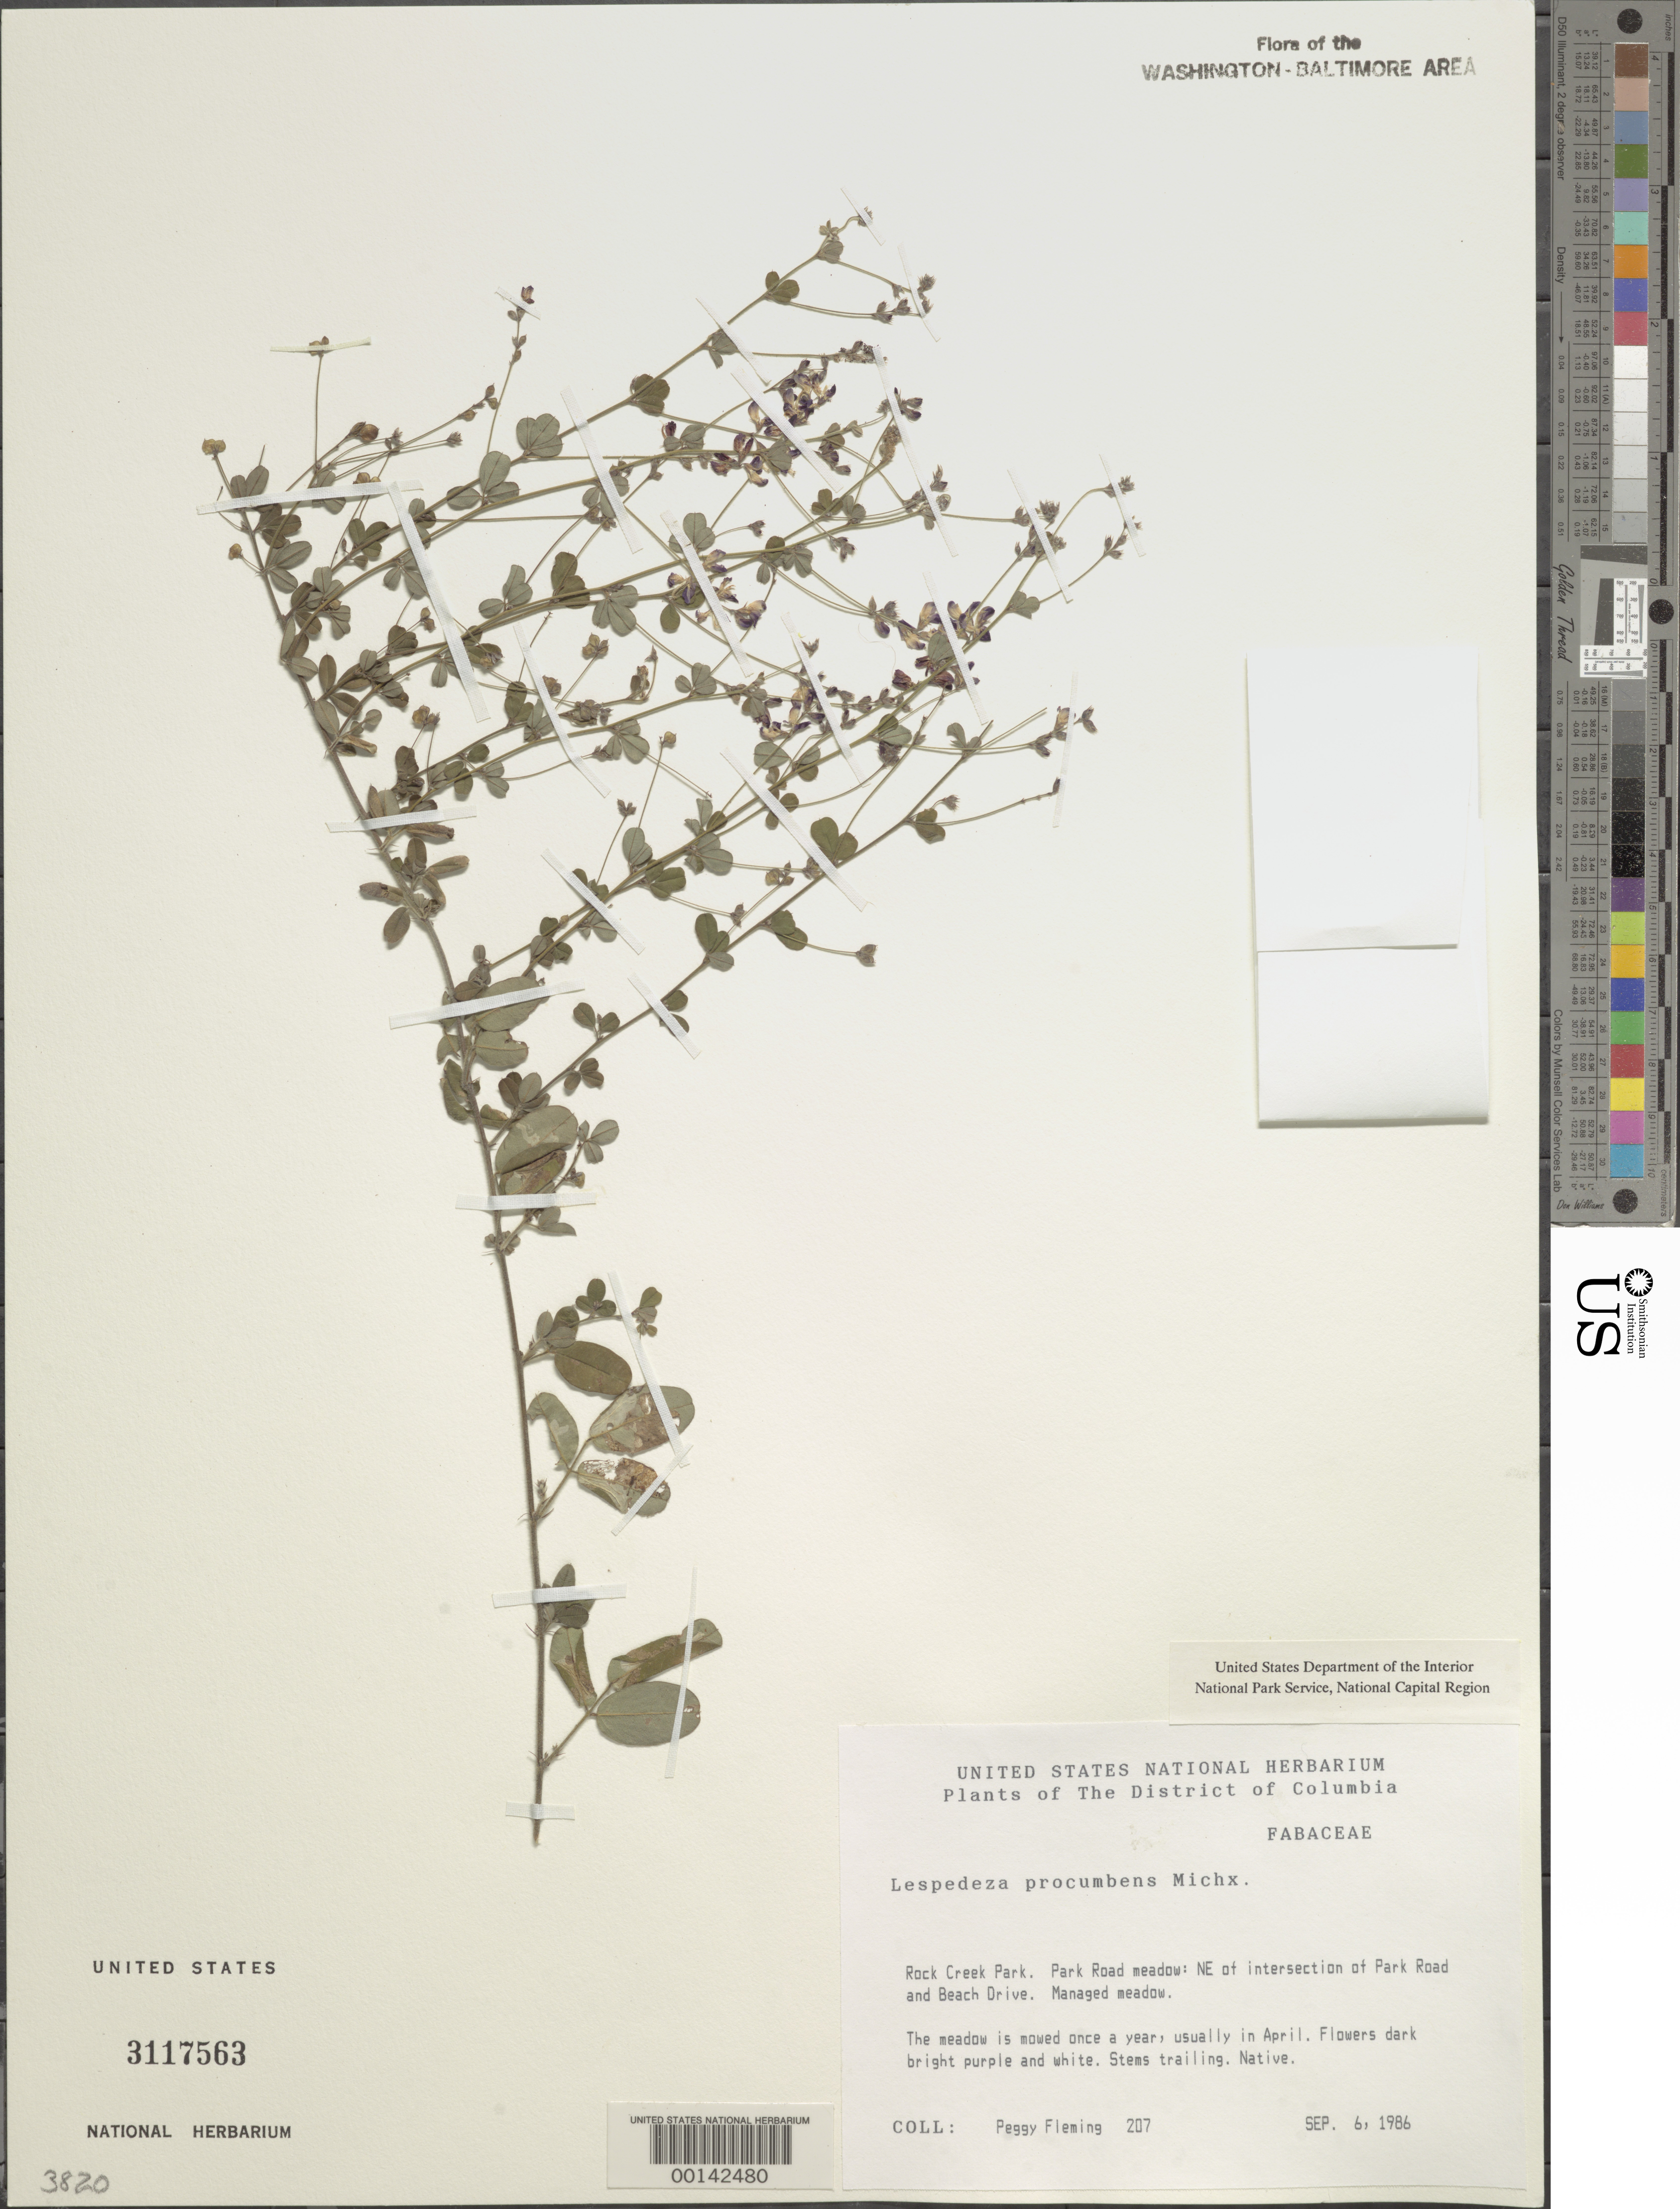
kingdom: Plantae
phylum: Tracheophyta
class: Magnoliopsida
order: Fabales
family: Fabaceae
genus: Lespedeza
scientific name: Lespedeza procumbens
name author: Michx.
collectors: P. Fleming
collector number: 207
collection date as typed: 06 Sep 1986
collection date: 1986-09-06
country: United States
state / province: District of Columbia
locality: Rock Creek Park. Park Road meadow: NE of intersection of Park Road and Beach Drive. Rock Creek Park and vicinity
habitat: Managed meadow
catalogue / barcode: US 3117563